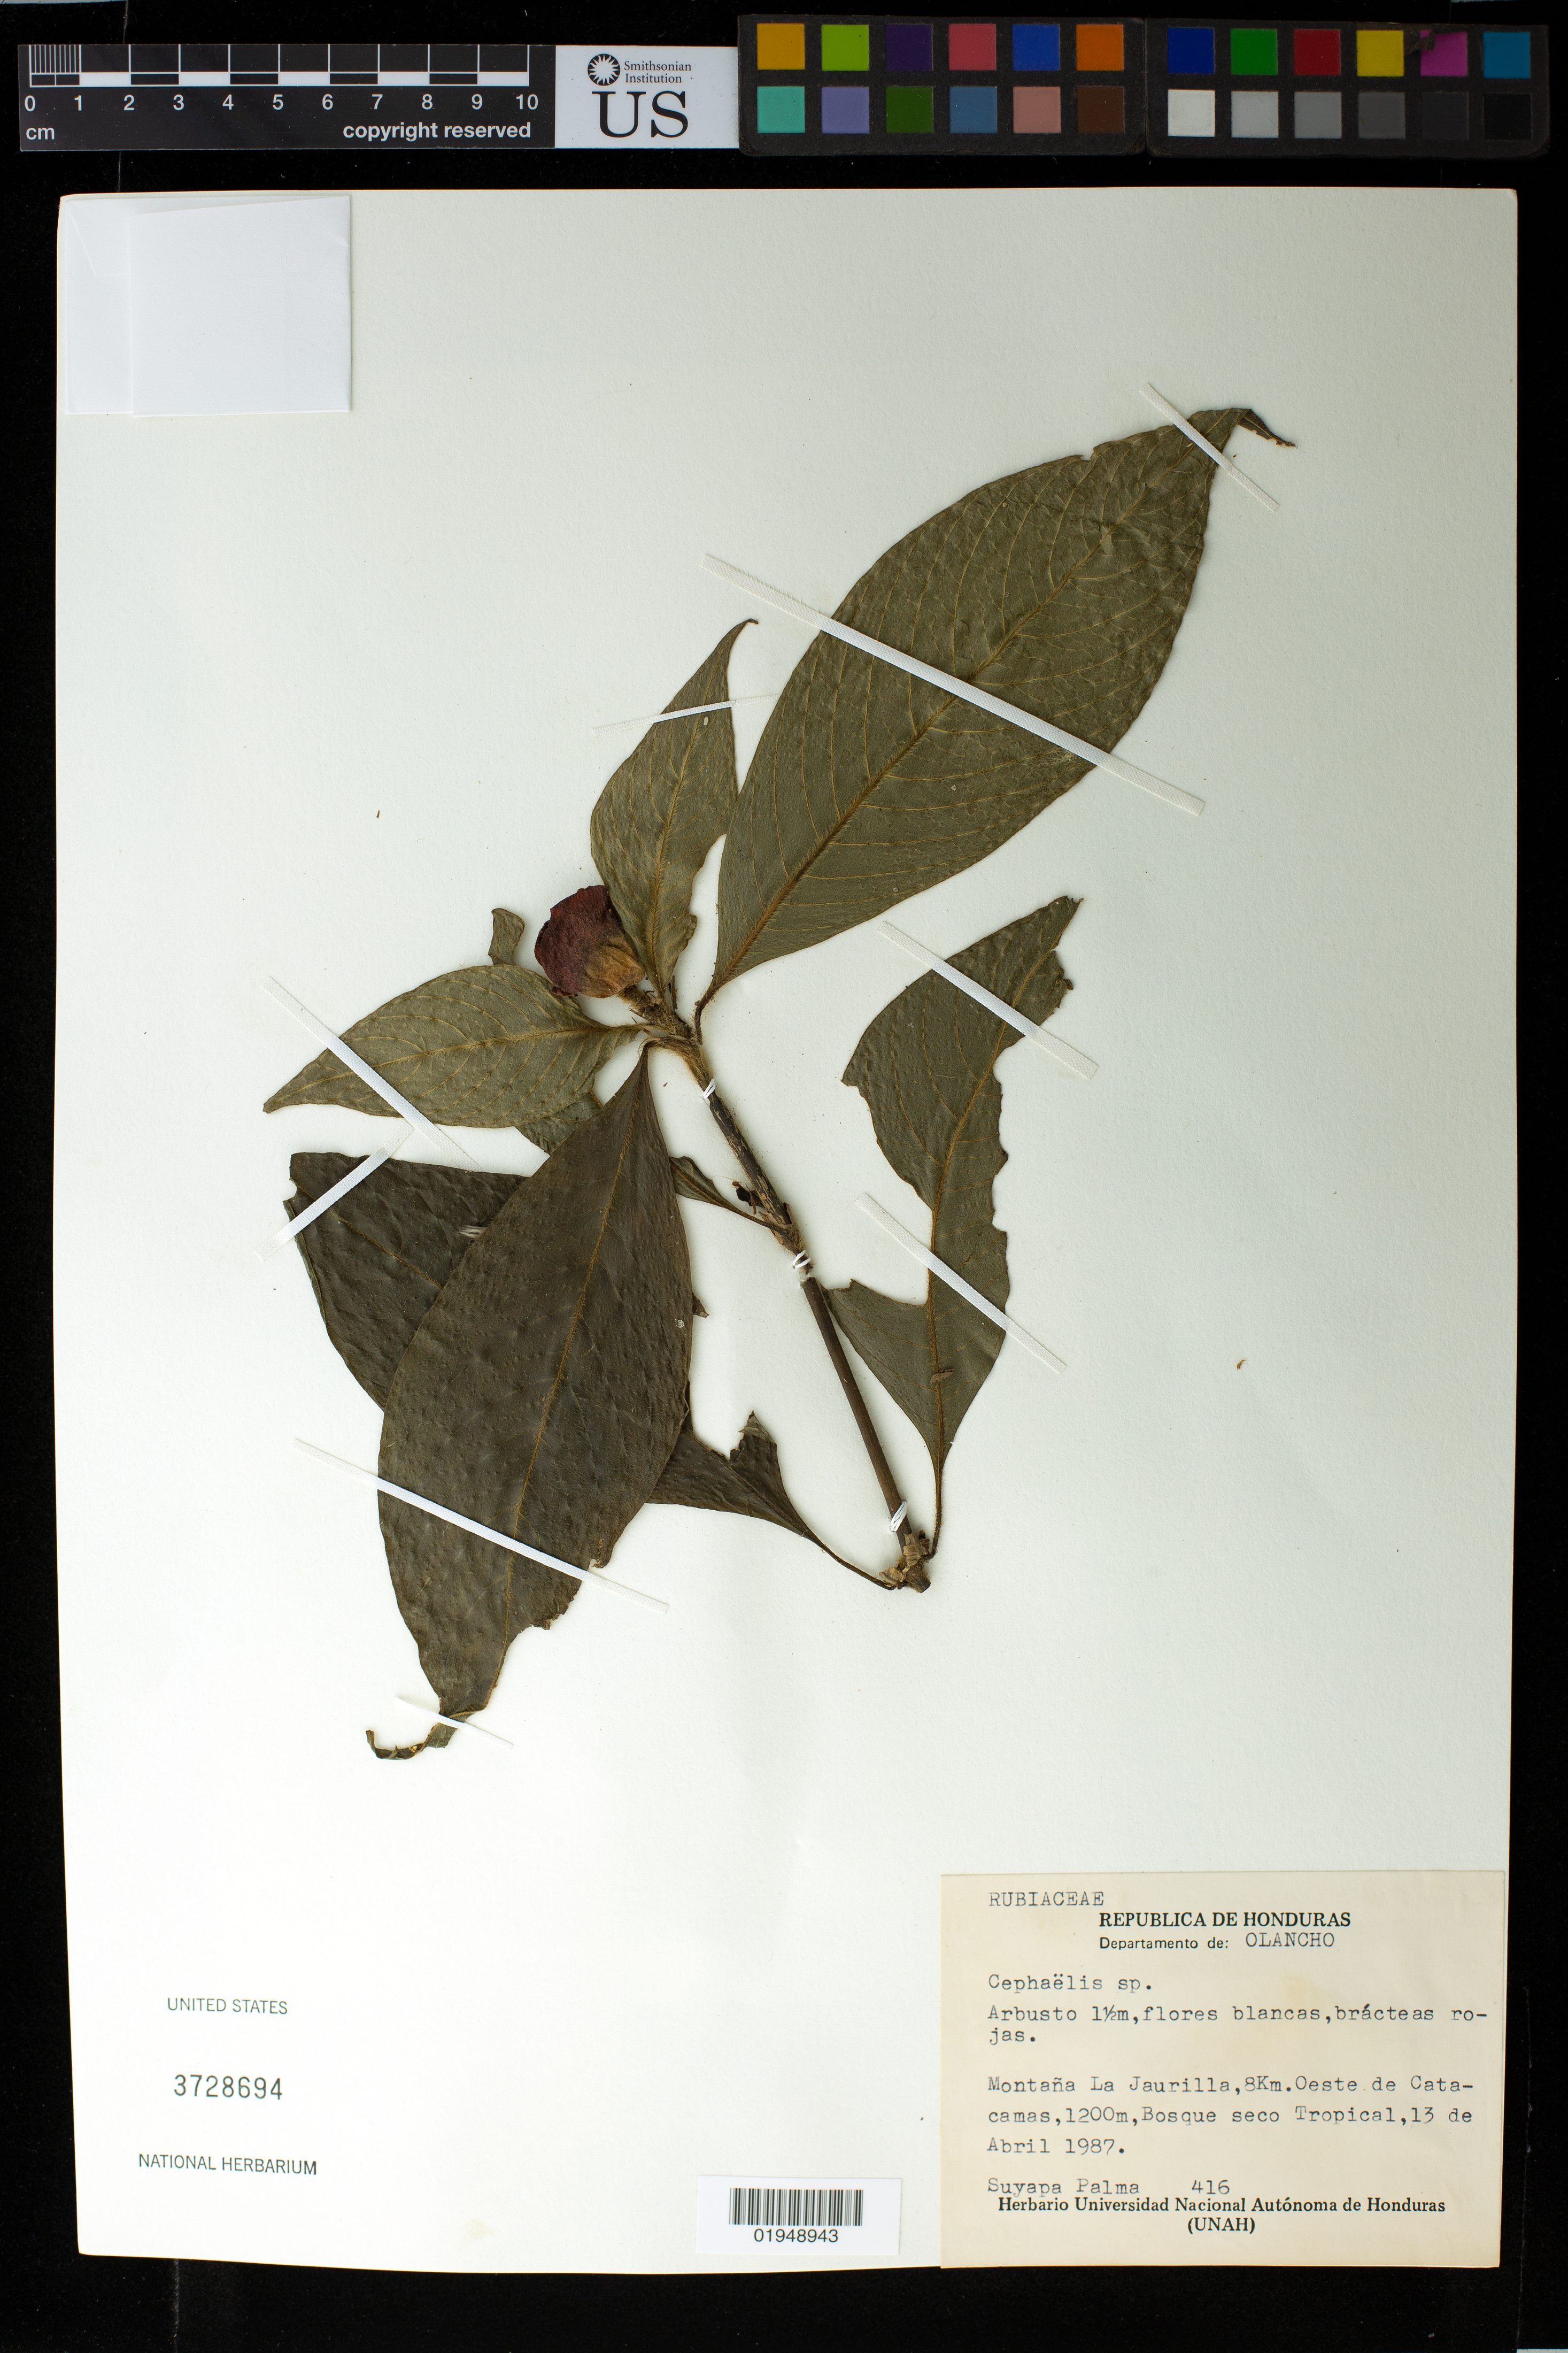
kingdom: Plantae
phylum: Tracheophyta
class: Magnoliopsida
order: Gentianales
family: Rubiaceae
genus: Palicourea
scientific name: Palicourea tomentosa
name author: (Aubl.) Borhidi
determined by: Strong, Mark T.; Kirkbride, J. H.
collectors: S. Palma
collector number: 416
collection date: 1987-04-13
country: Honduras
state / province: Olancho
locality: Montama La Jaurilla, 8km. Oeste de Catacamas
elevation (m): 1200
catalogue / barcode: US 3728694